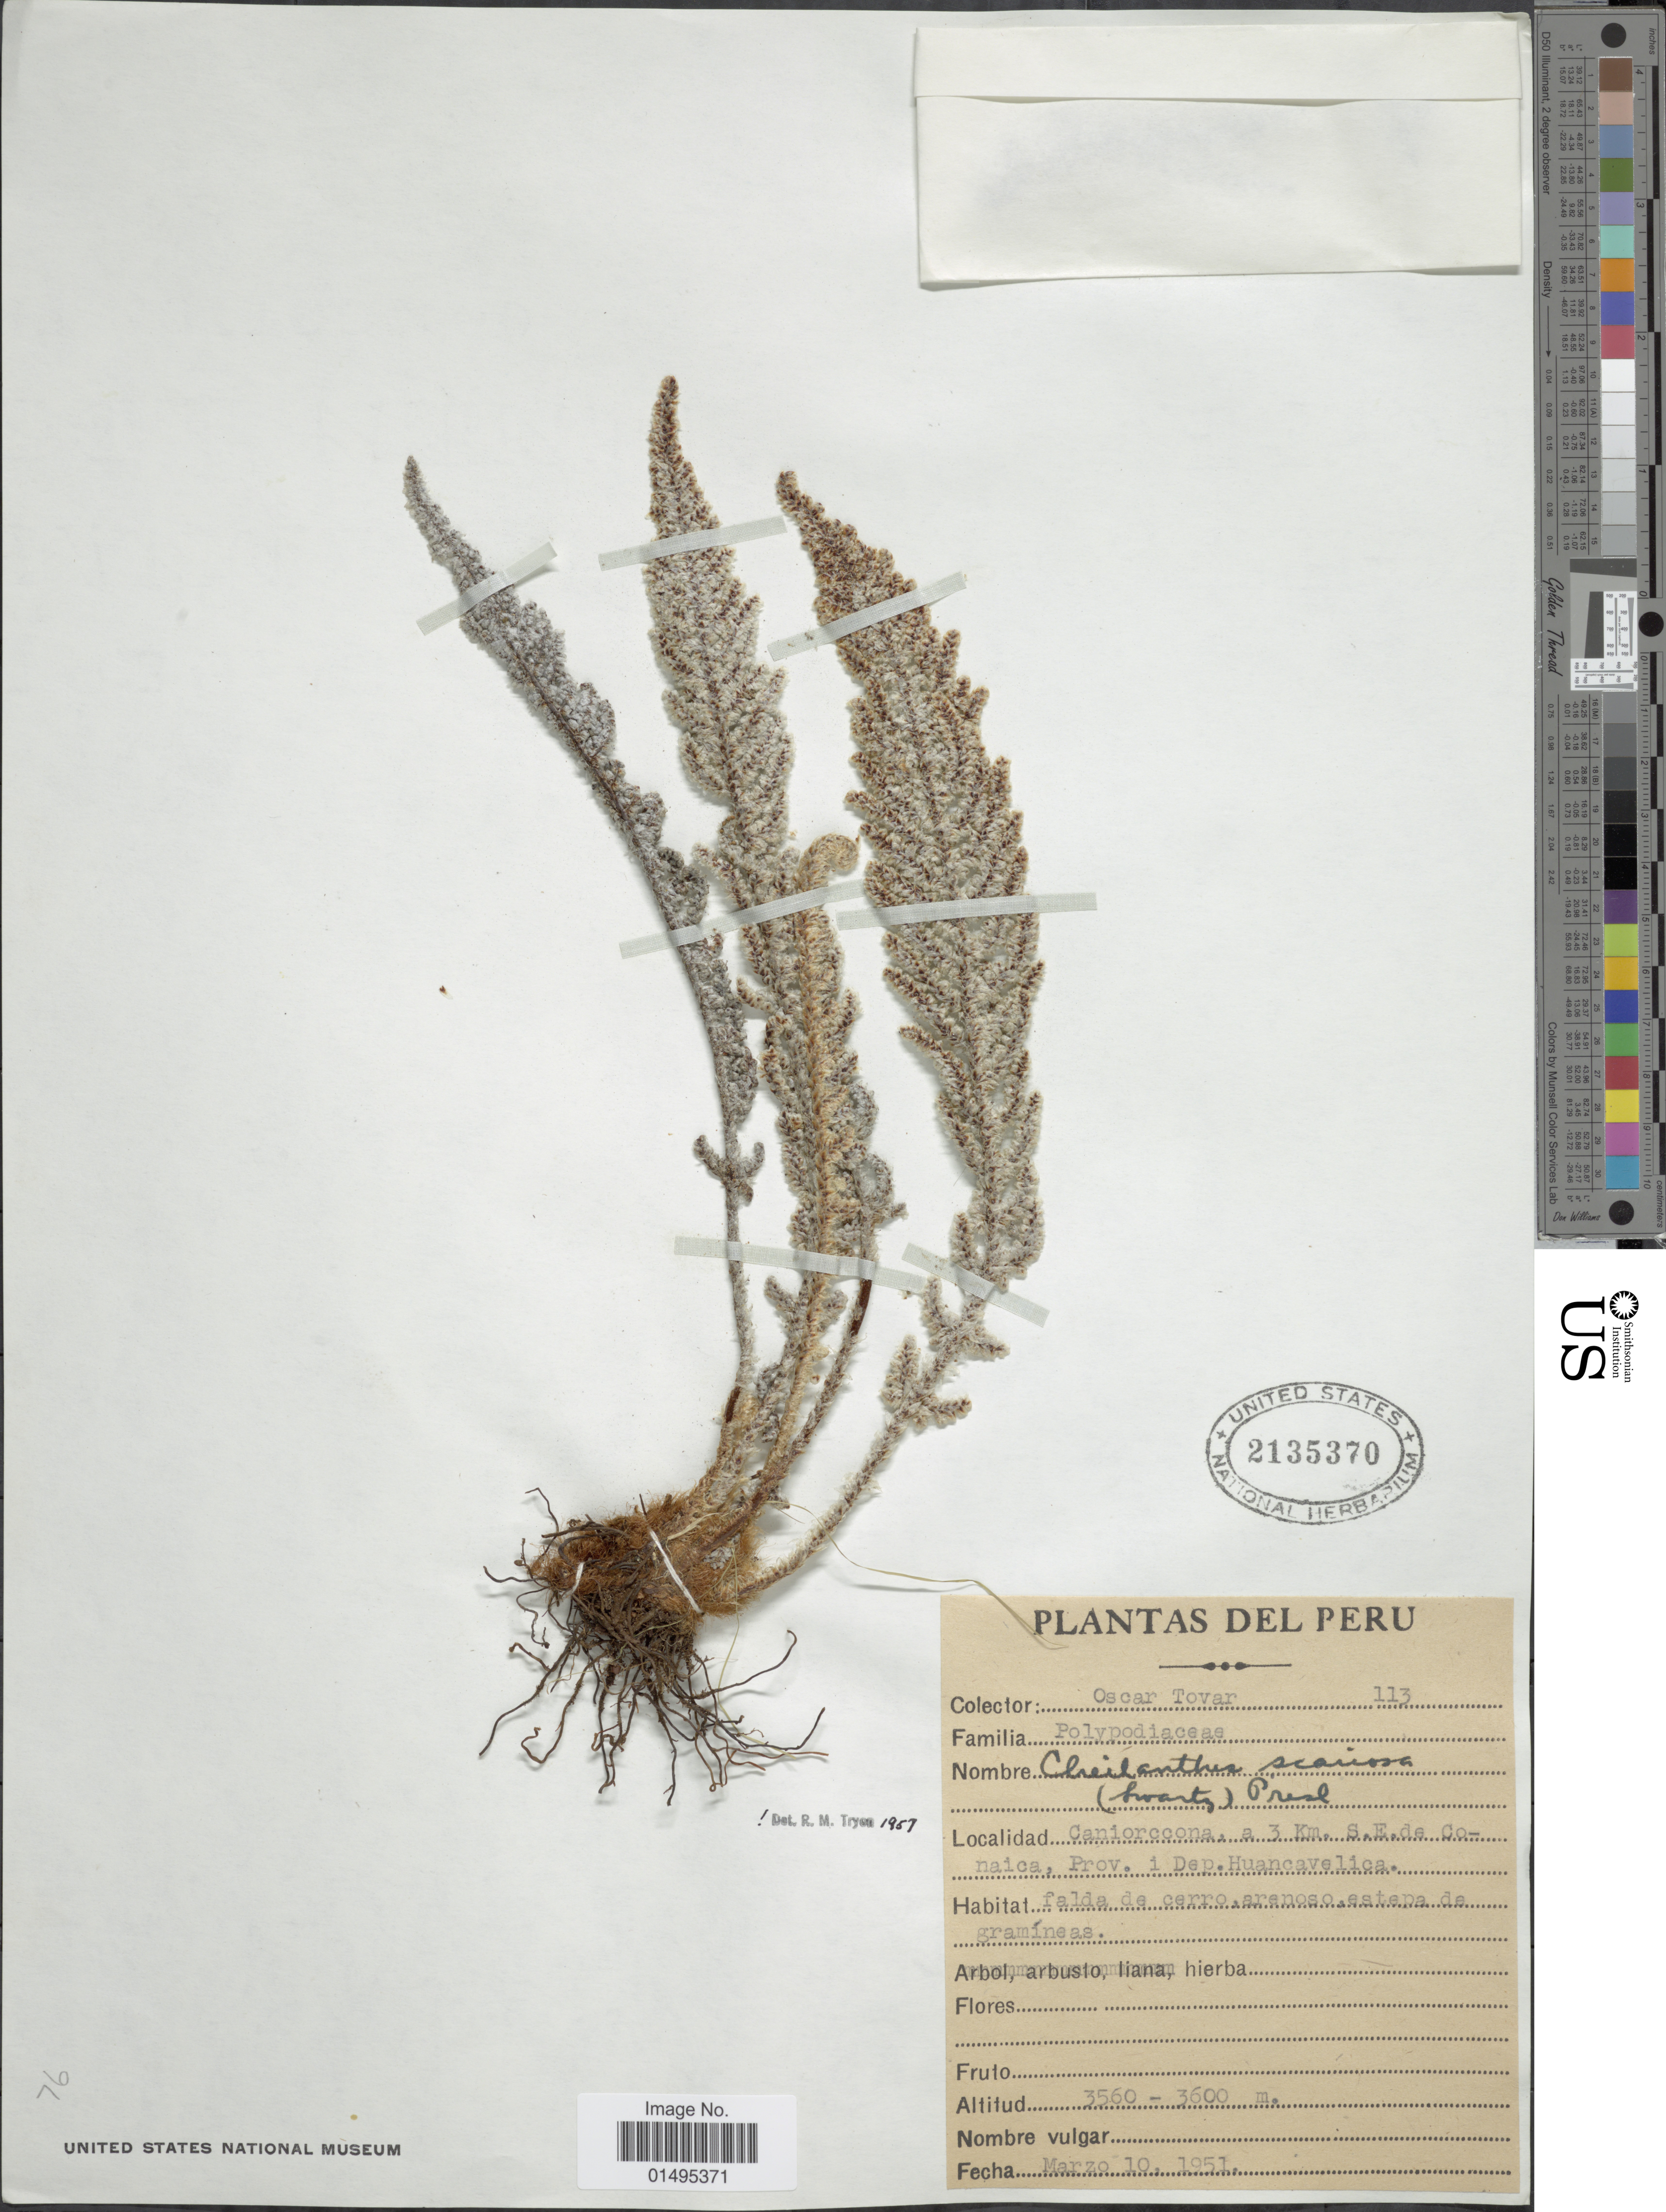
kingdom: Plantae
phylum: Tracheophyta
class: Polypodiopsida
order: Polypodiales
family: Pteridaceae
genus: Myriopteris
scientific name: Myriopteris scariosa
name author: (Sw.) Fée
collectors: O. Tovar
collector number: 113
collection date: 1951-03-10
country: Peru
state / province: Huancavelica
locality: Peru, Caniorcoma. a 3 km. S.E. de Conaica, Prov. i Dep. Huancavelica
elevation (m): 3560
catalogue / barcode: US 2135370